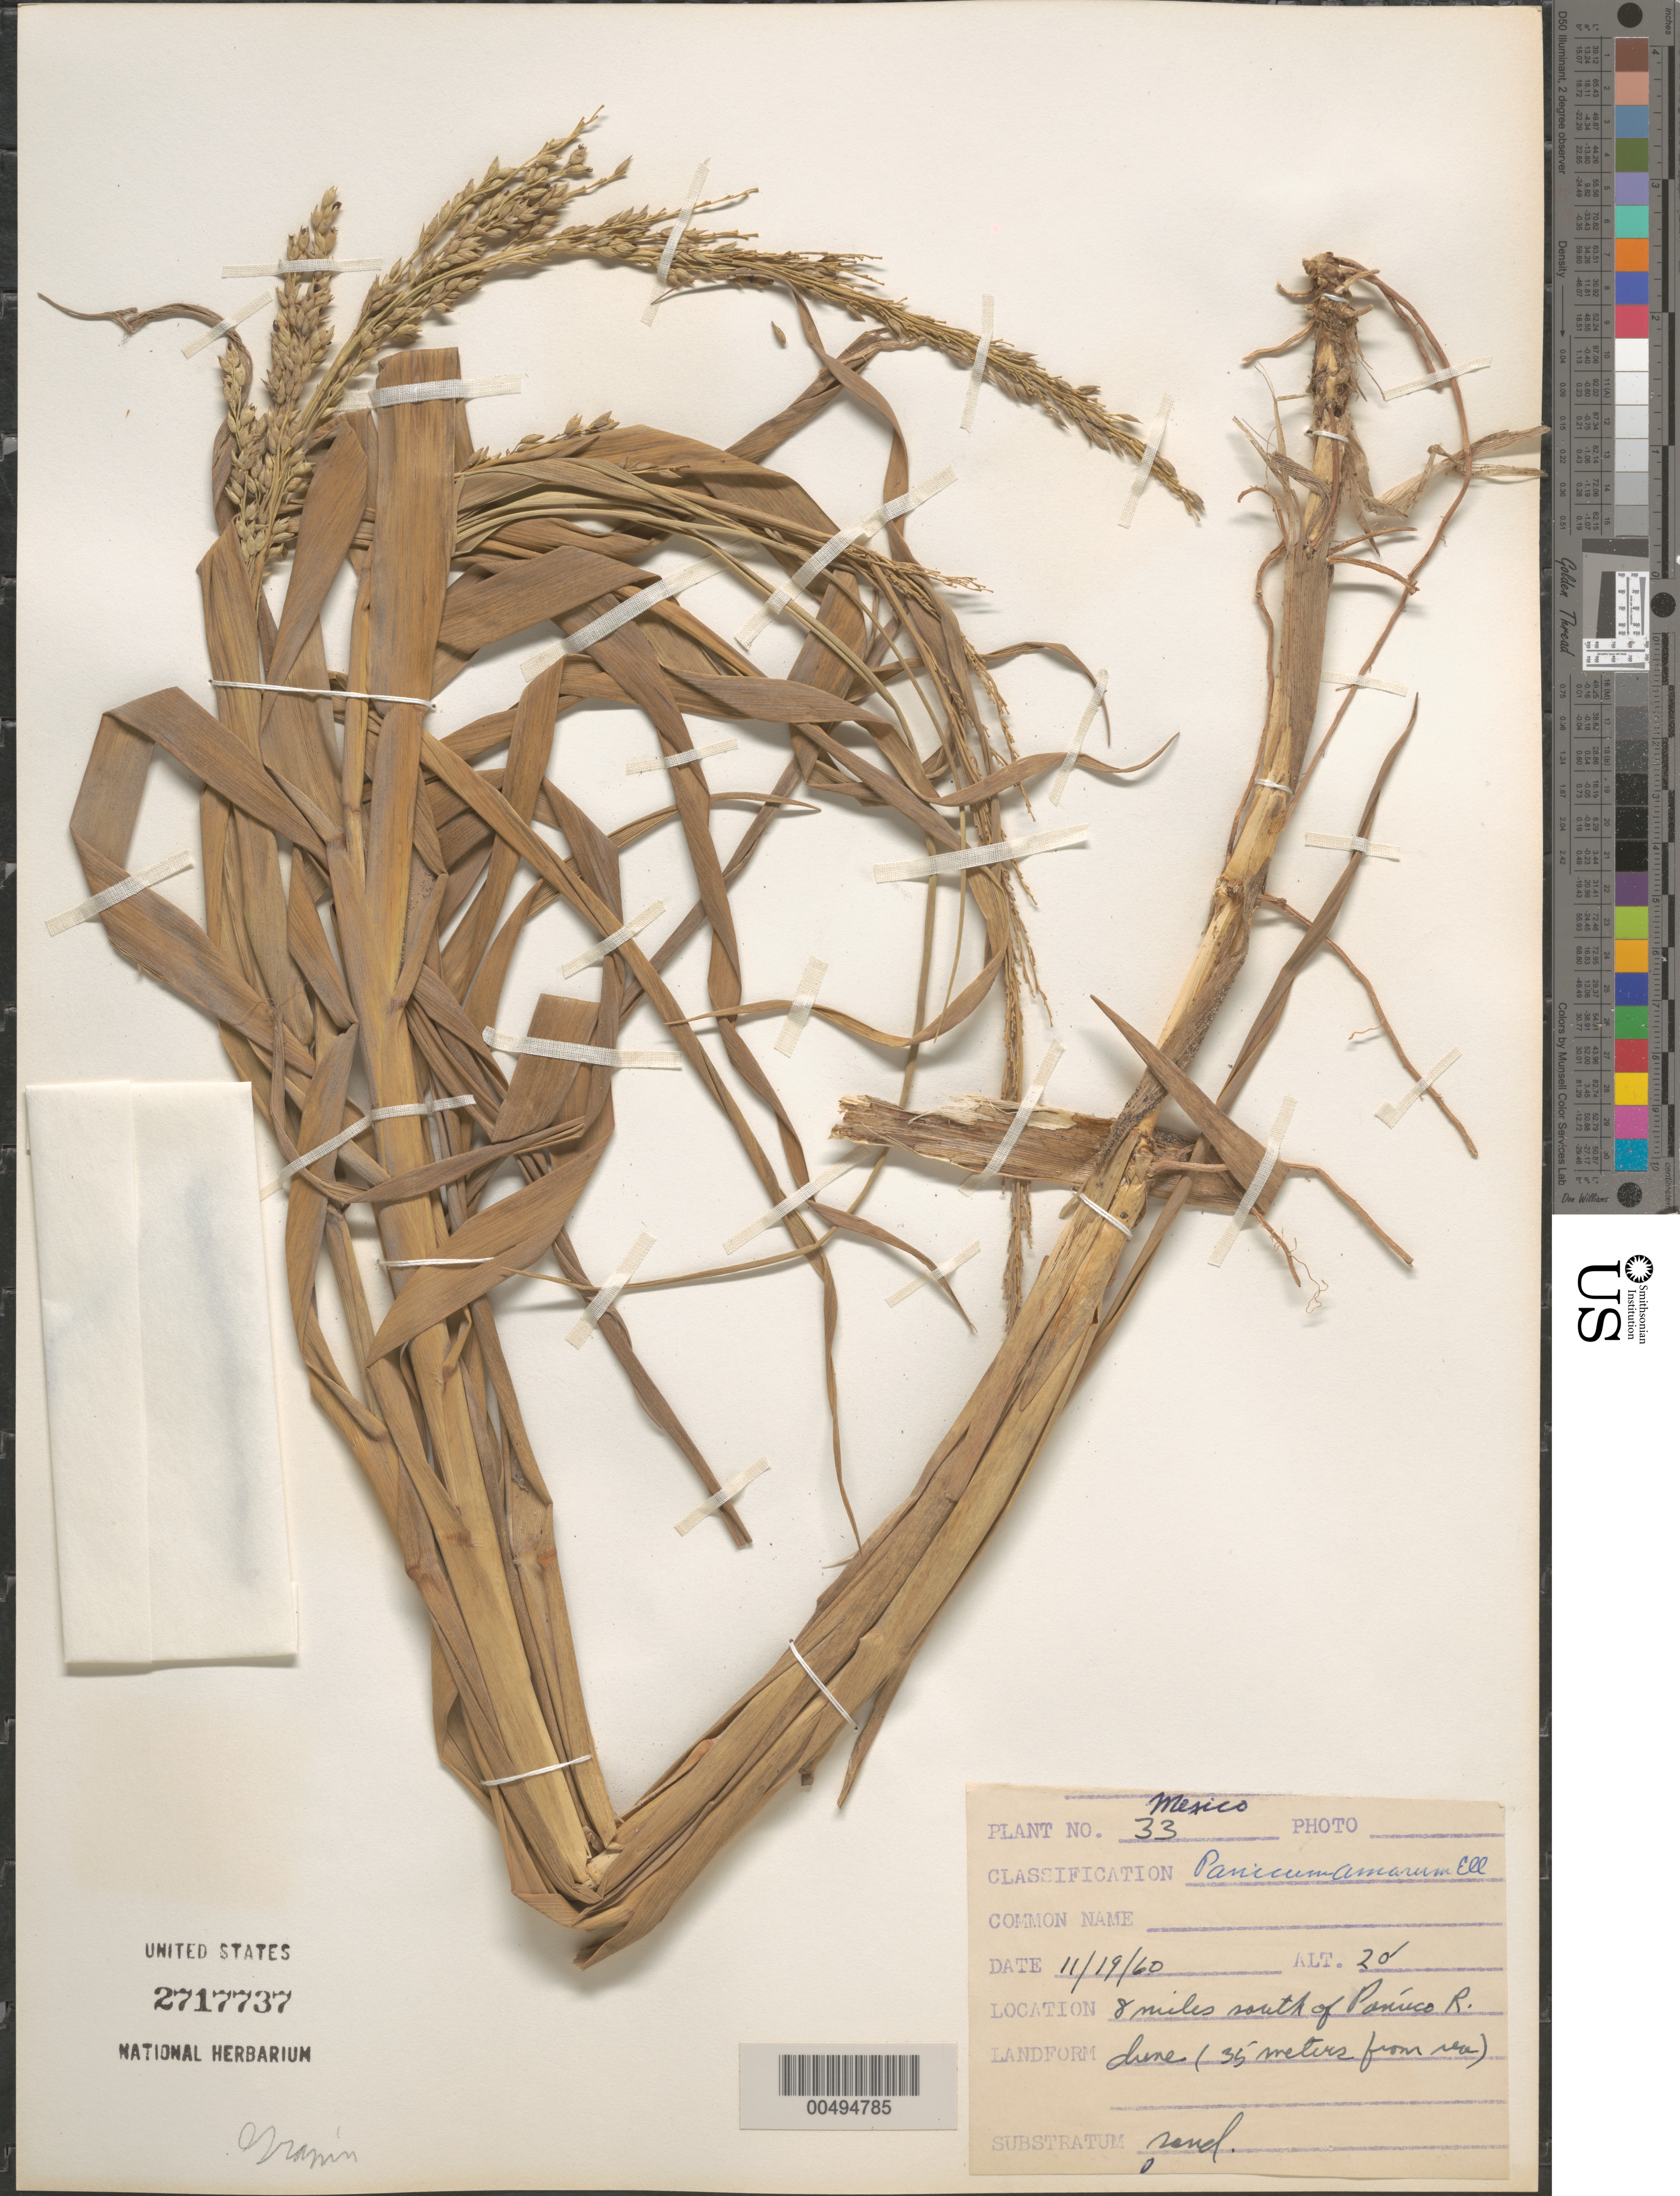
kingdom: Plantae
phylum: Tracheophyta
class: Liliopsida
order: Poales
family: Poaceae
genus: Panicum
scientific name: Panicum tenerum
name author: Beyrich ex Trin.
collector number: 33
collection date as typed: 19 Nov 1960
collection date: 1960-11-19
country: Mexico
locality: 8 mi S of Pan£co R.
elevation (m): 6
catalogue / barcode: US 2717737